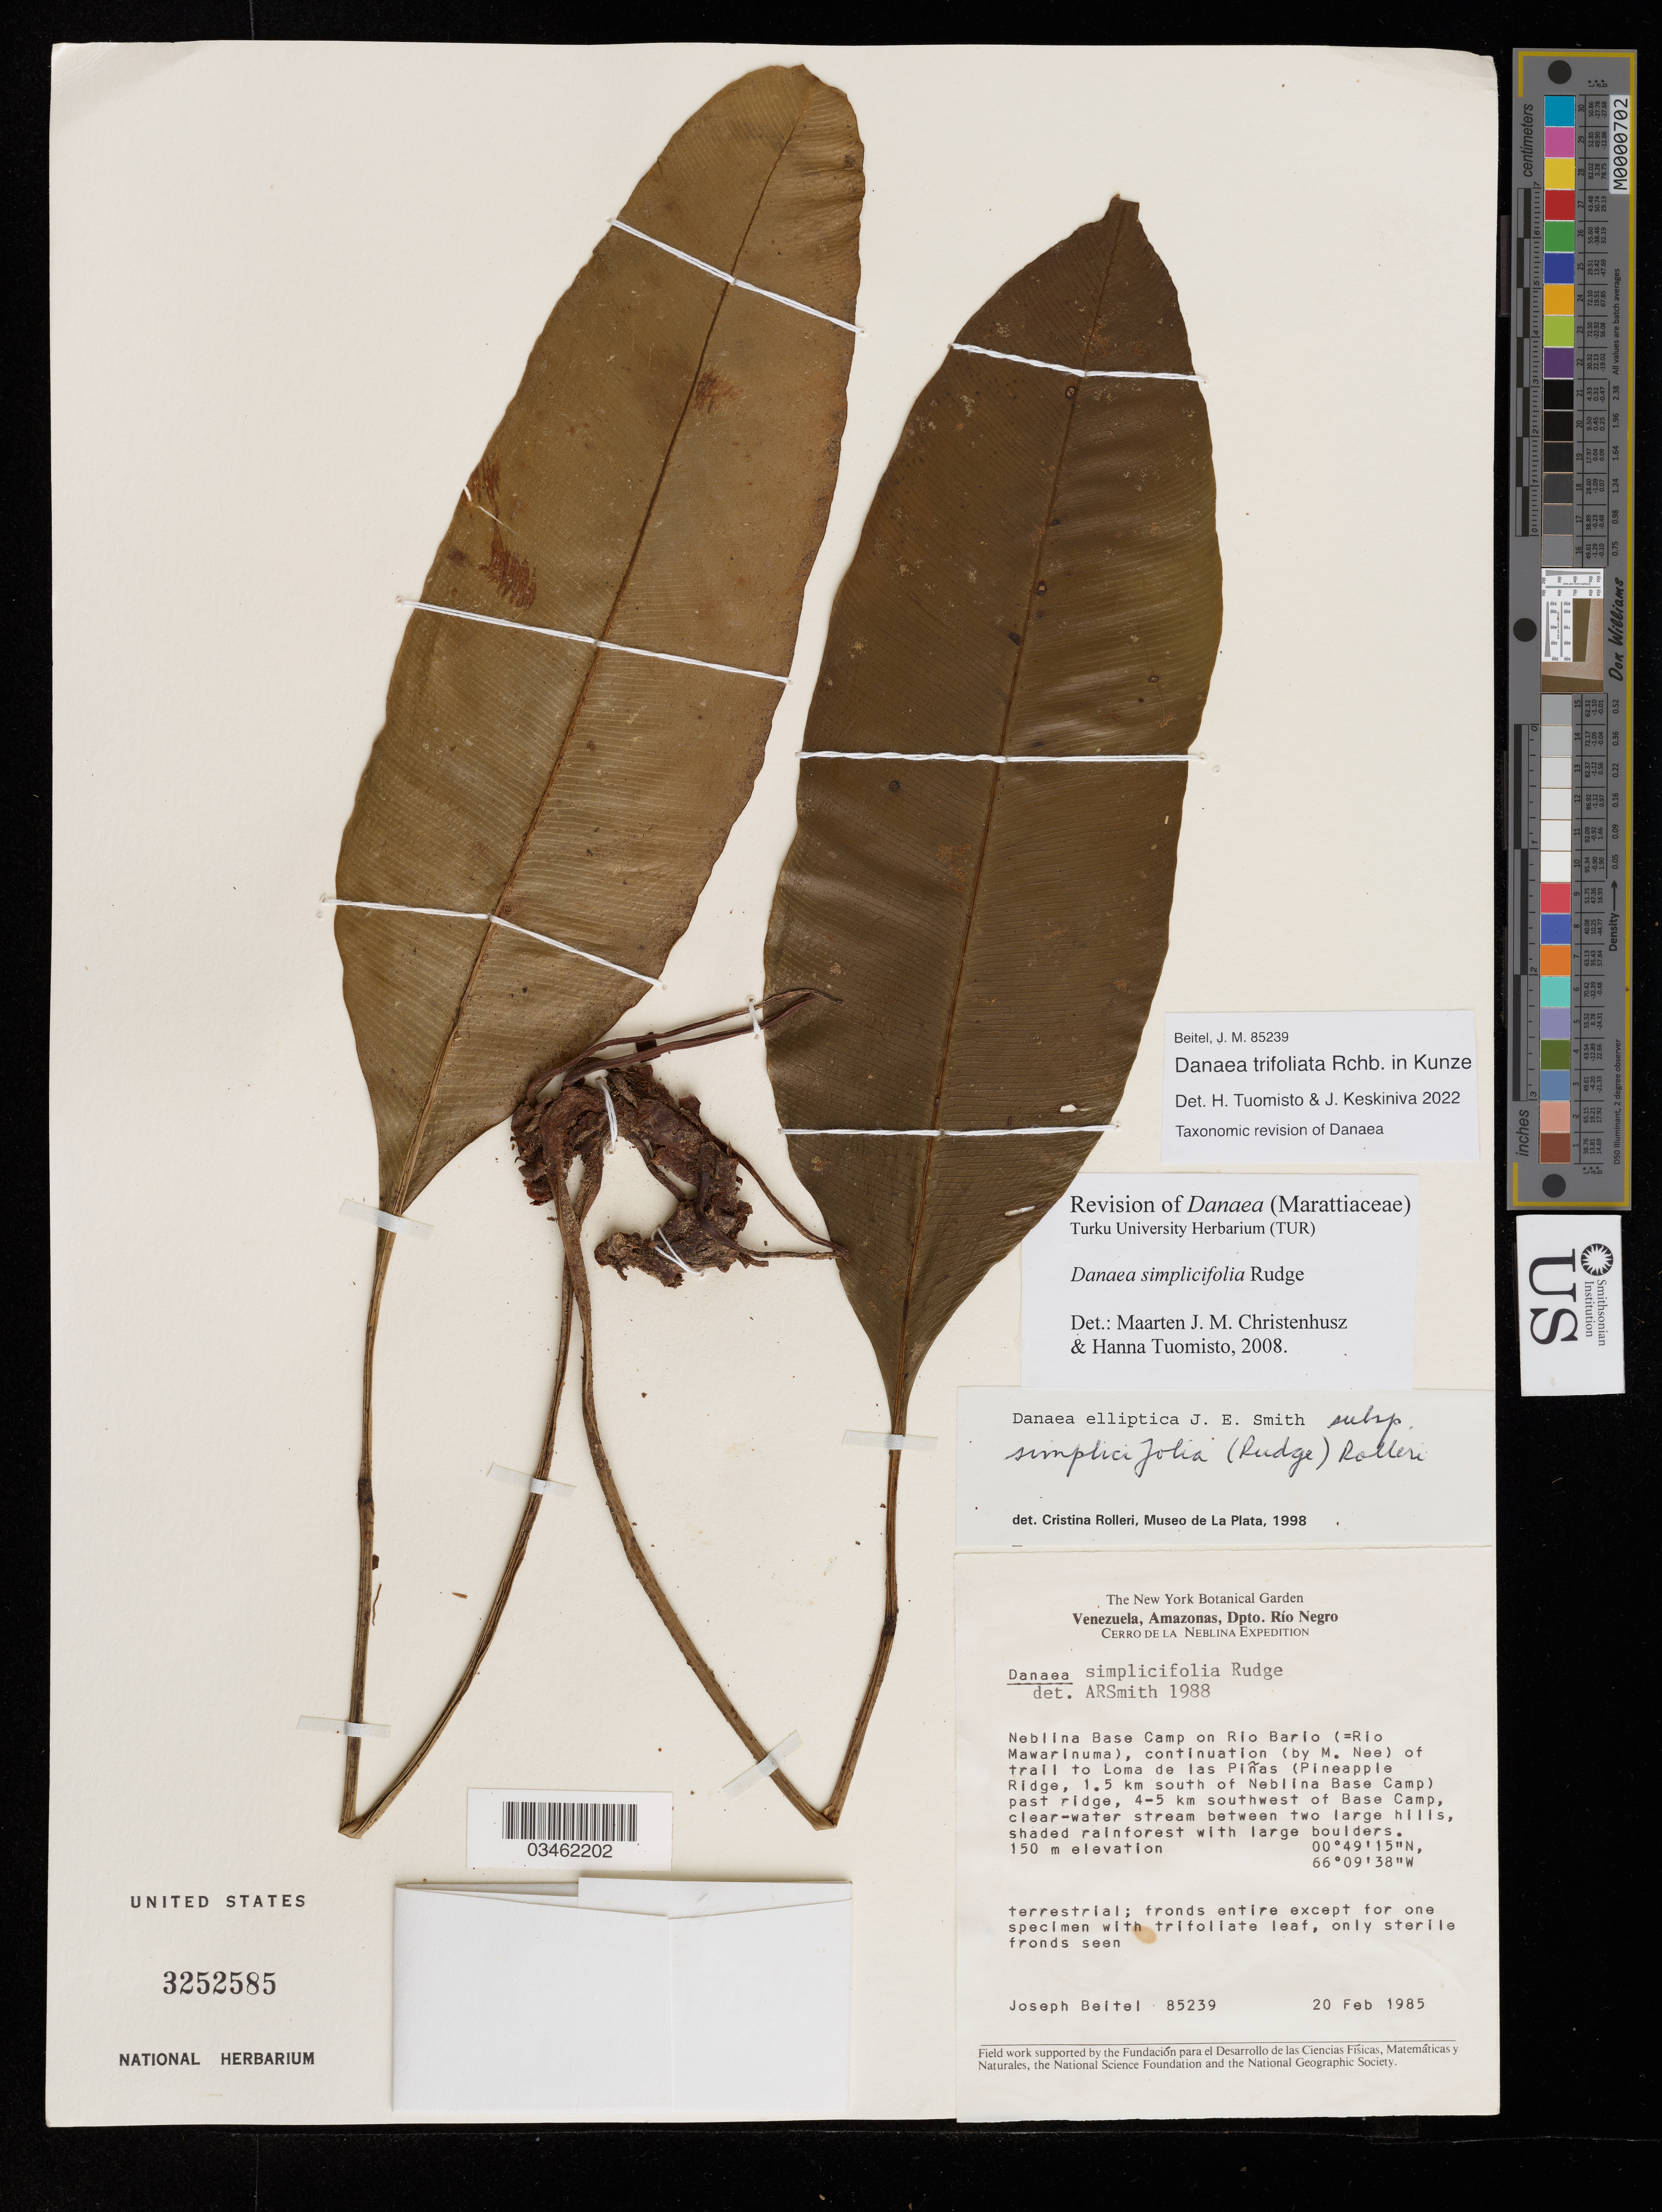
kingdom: Plantae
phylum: Tracheophyta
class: Polypodiopsida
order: Marattiales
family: Marattiaceae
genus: Danaea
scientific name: Danaea trifoliata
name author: Rchb. ex Kunze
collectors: J. M. Beitel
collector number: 85239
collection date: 1985-02-20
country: Venezuela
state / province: Amazonas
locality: Dpto. Río Negro. Cerro de la Neblina Expedition. Neblina Base Camp on Rio Bario (=Rio Mawarinuma), continuation (by M. Nee) of trail to Loma de las Piñas (Pineapple Ridge, 1.5 km south of Neblina Base Camp) past ridge, 4-5 km southwest of Base Camp, clear-water stream between two large hills.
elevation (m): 150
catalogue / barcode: US 3252585